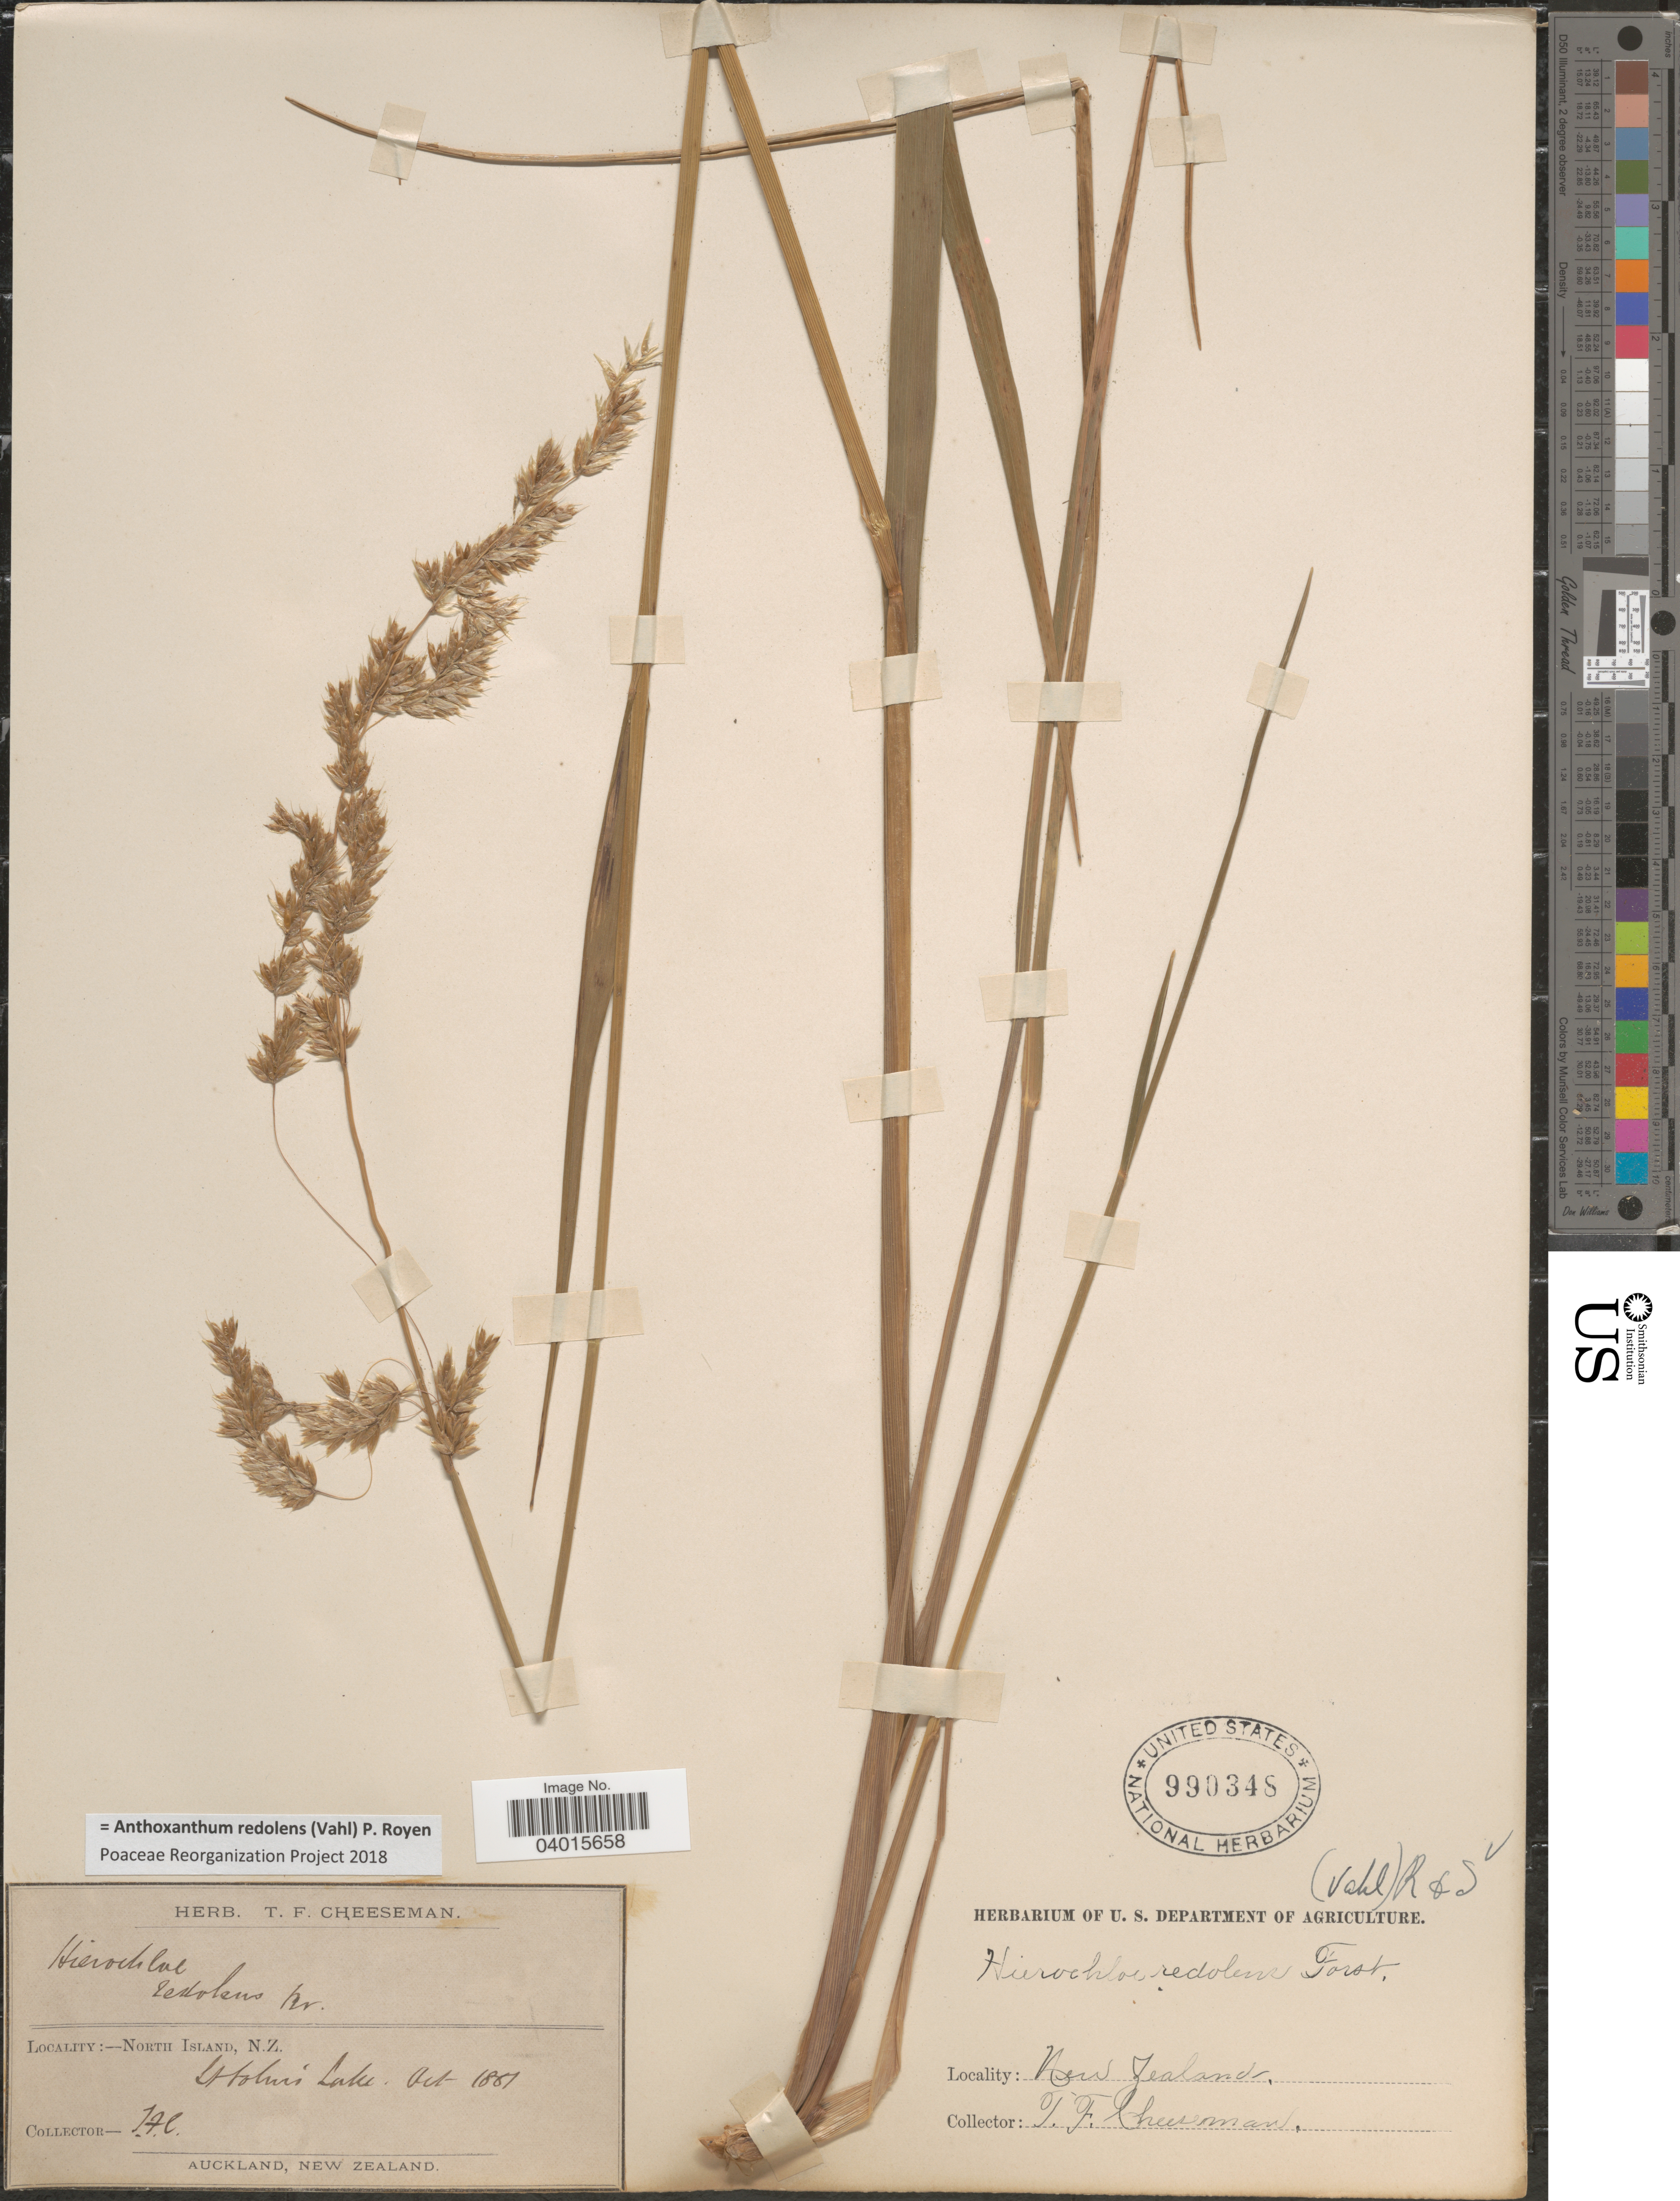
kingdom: Plantae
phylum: Tracheophyta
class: Liliopsida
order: Poales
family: Poaceae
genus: Anthoxanthum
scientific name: Anthoxanthum redolens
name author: (Vahl) P. Royen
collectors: T. F. Cheeseman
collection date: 1867-10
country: New Zealand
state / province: Auckland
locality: North Island. St. John's Lake.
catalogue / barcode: US 990348